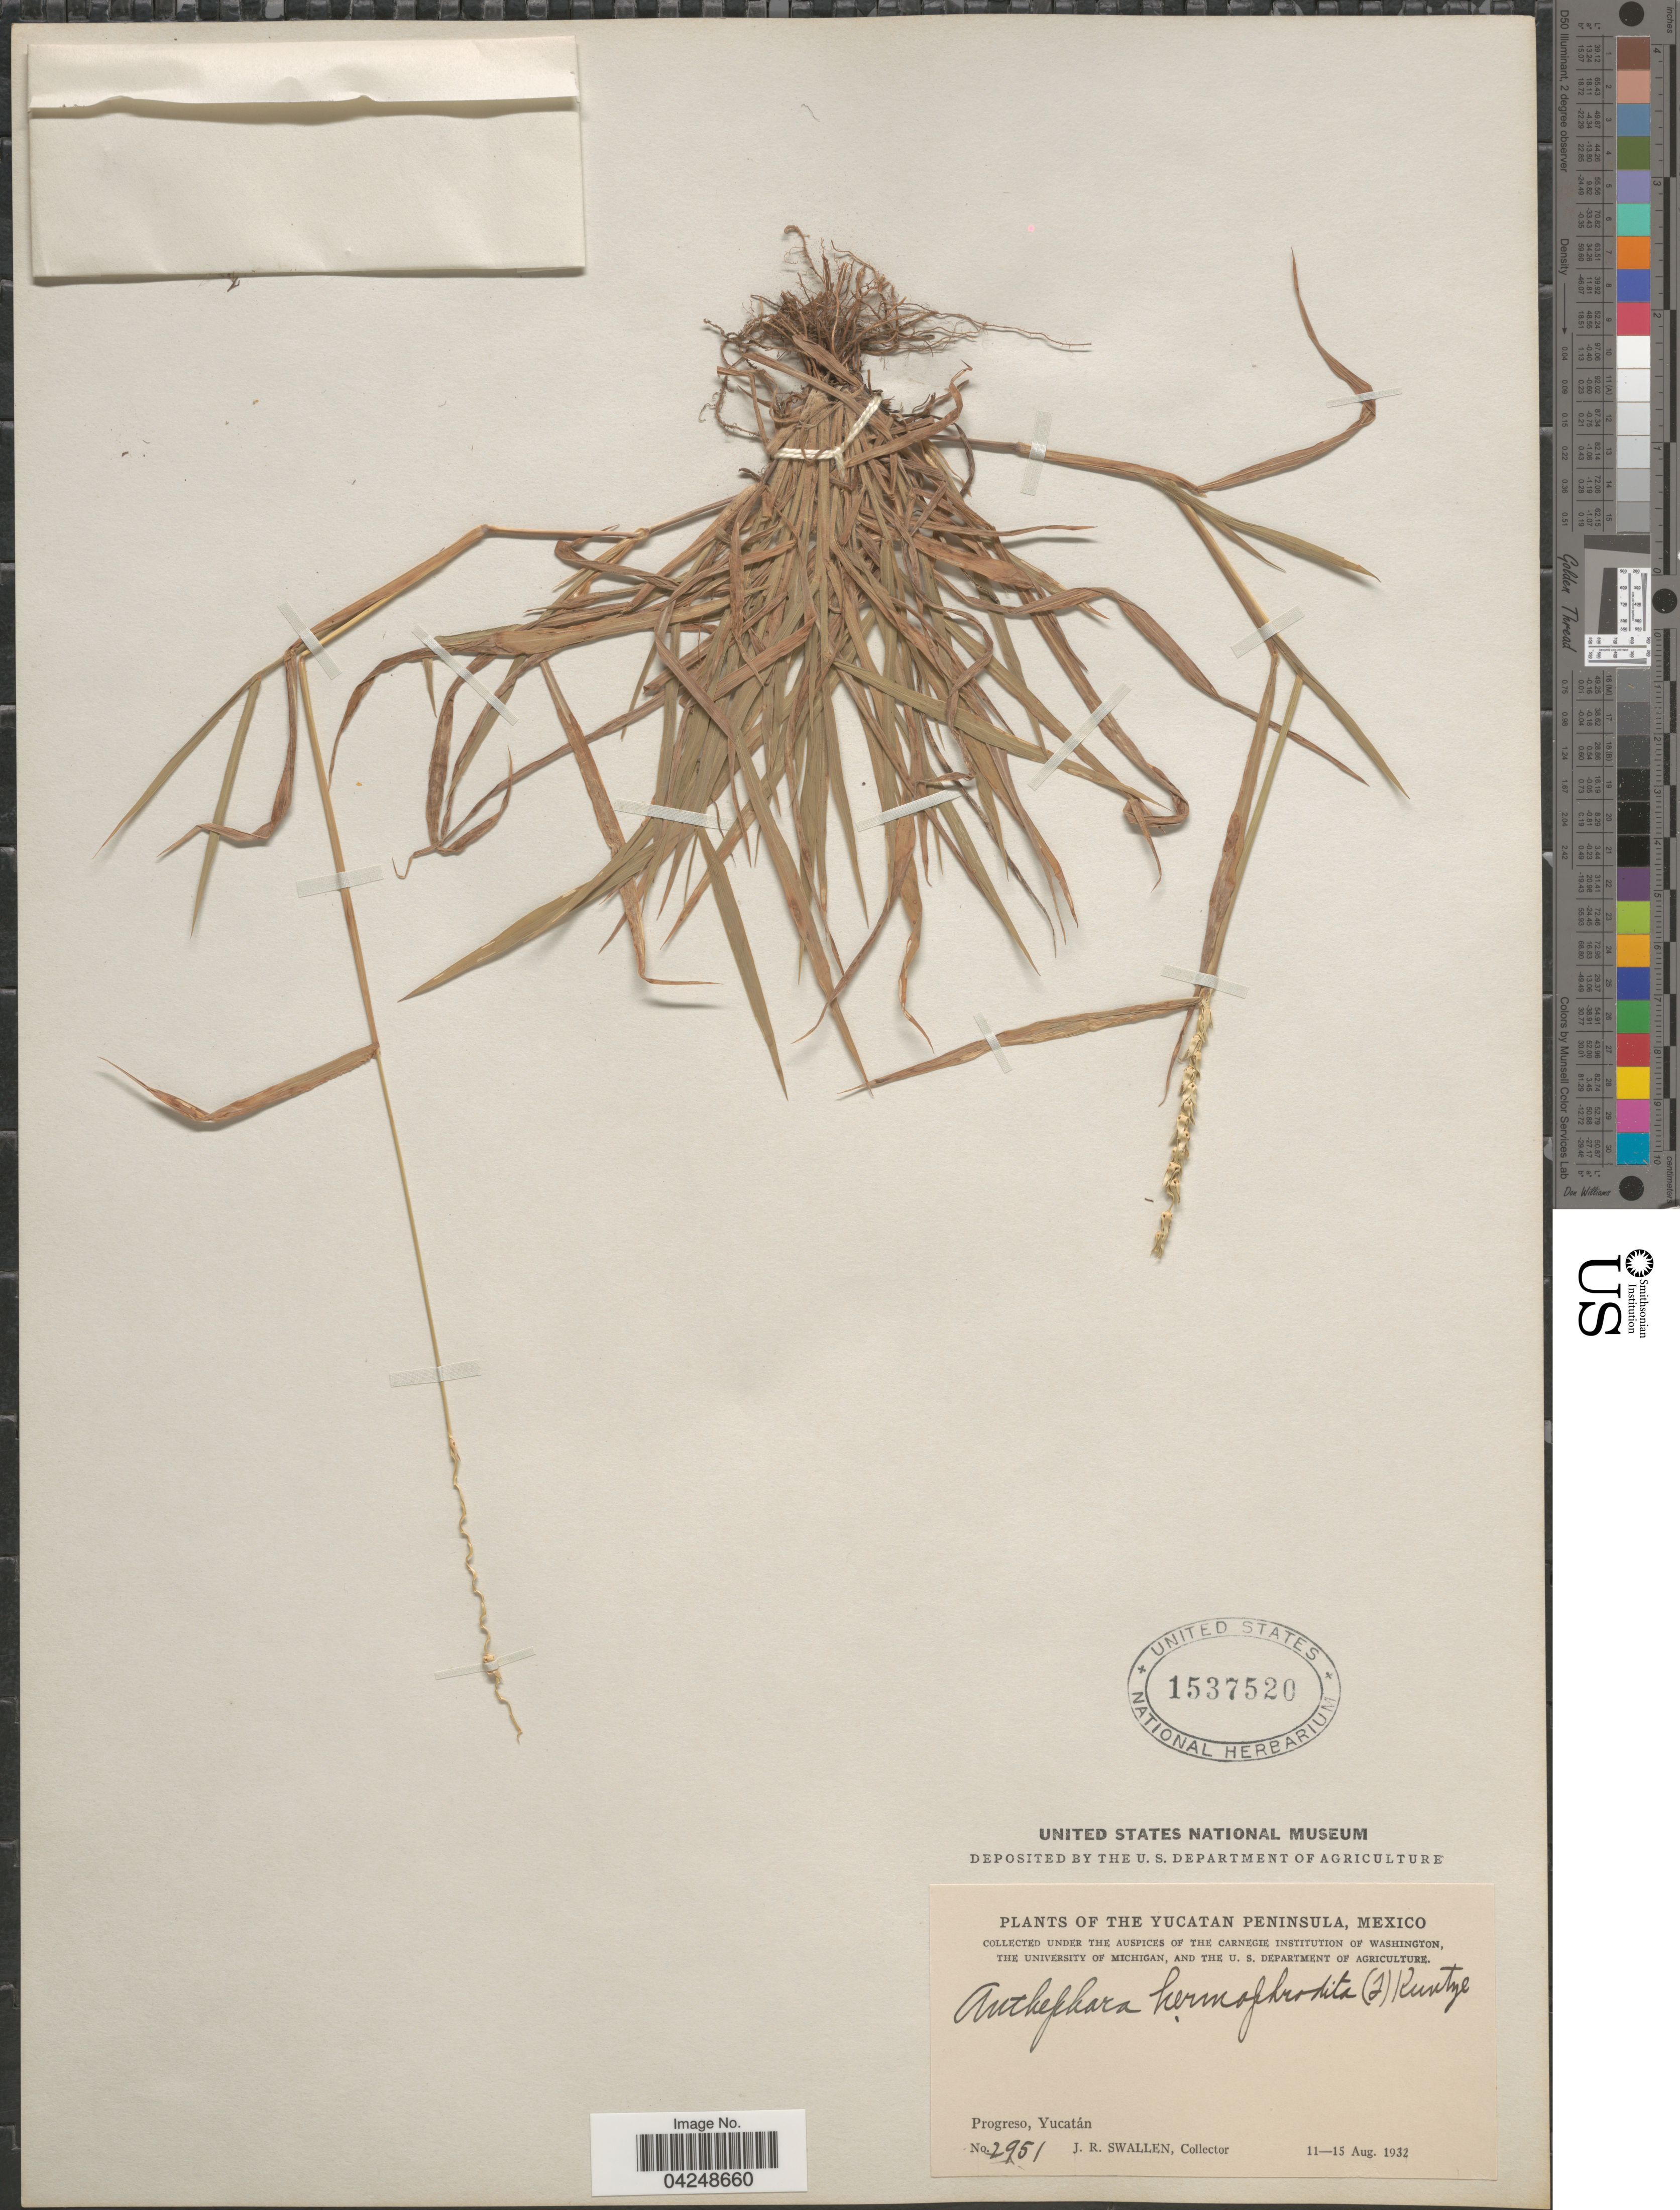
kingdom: Plantae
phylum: Tracheophyta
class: Liliopsida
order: Poales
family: Poaceae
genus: Anthephora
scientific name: Anthephora hermaphrodita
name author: (L.) Kuntze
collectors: J. R. Swallen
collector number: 2951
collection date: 1932-08-11/1932-08-15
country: Mexico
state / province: Yucatán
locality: The Yucatan Peninsula. Progreso.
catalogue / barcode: US 1537520